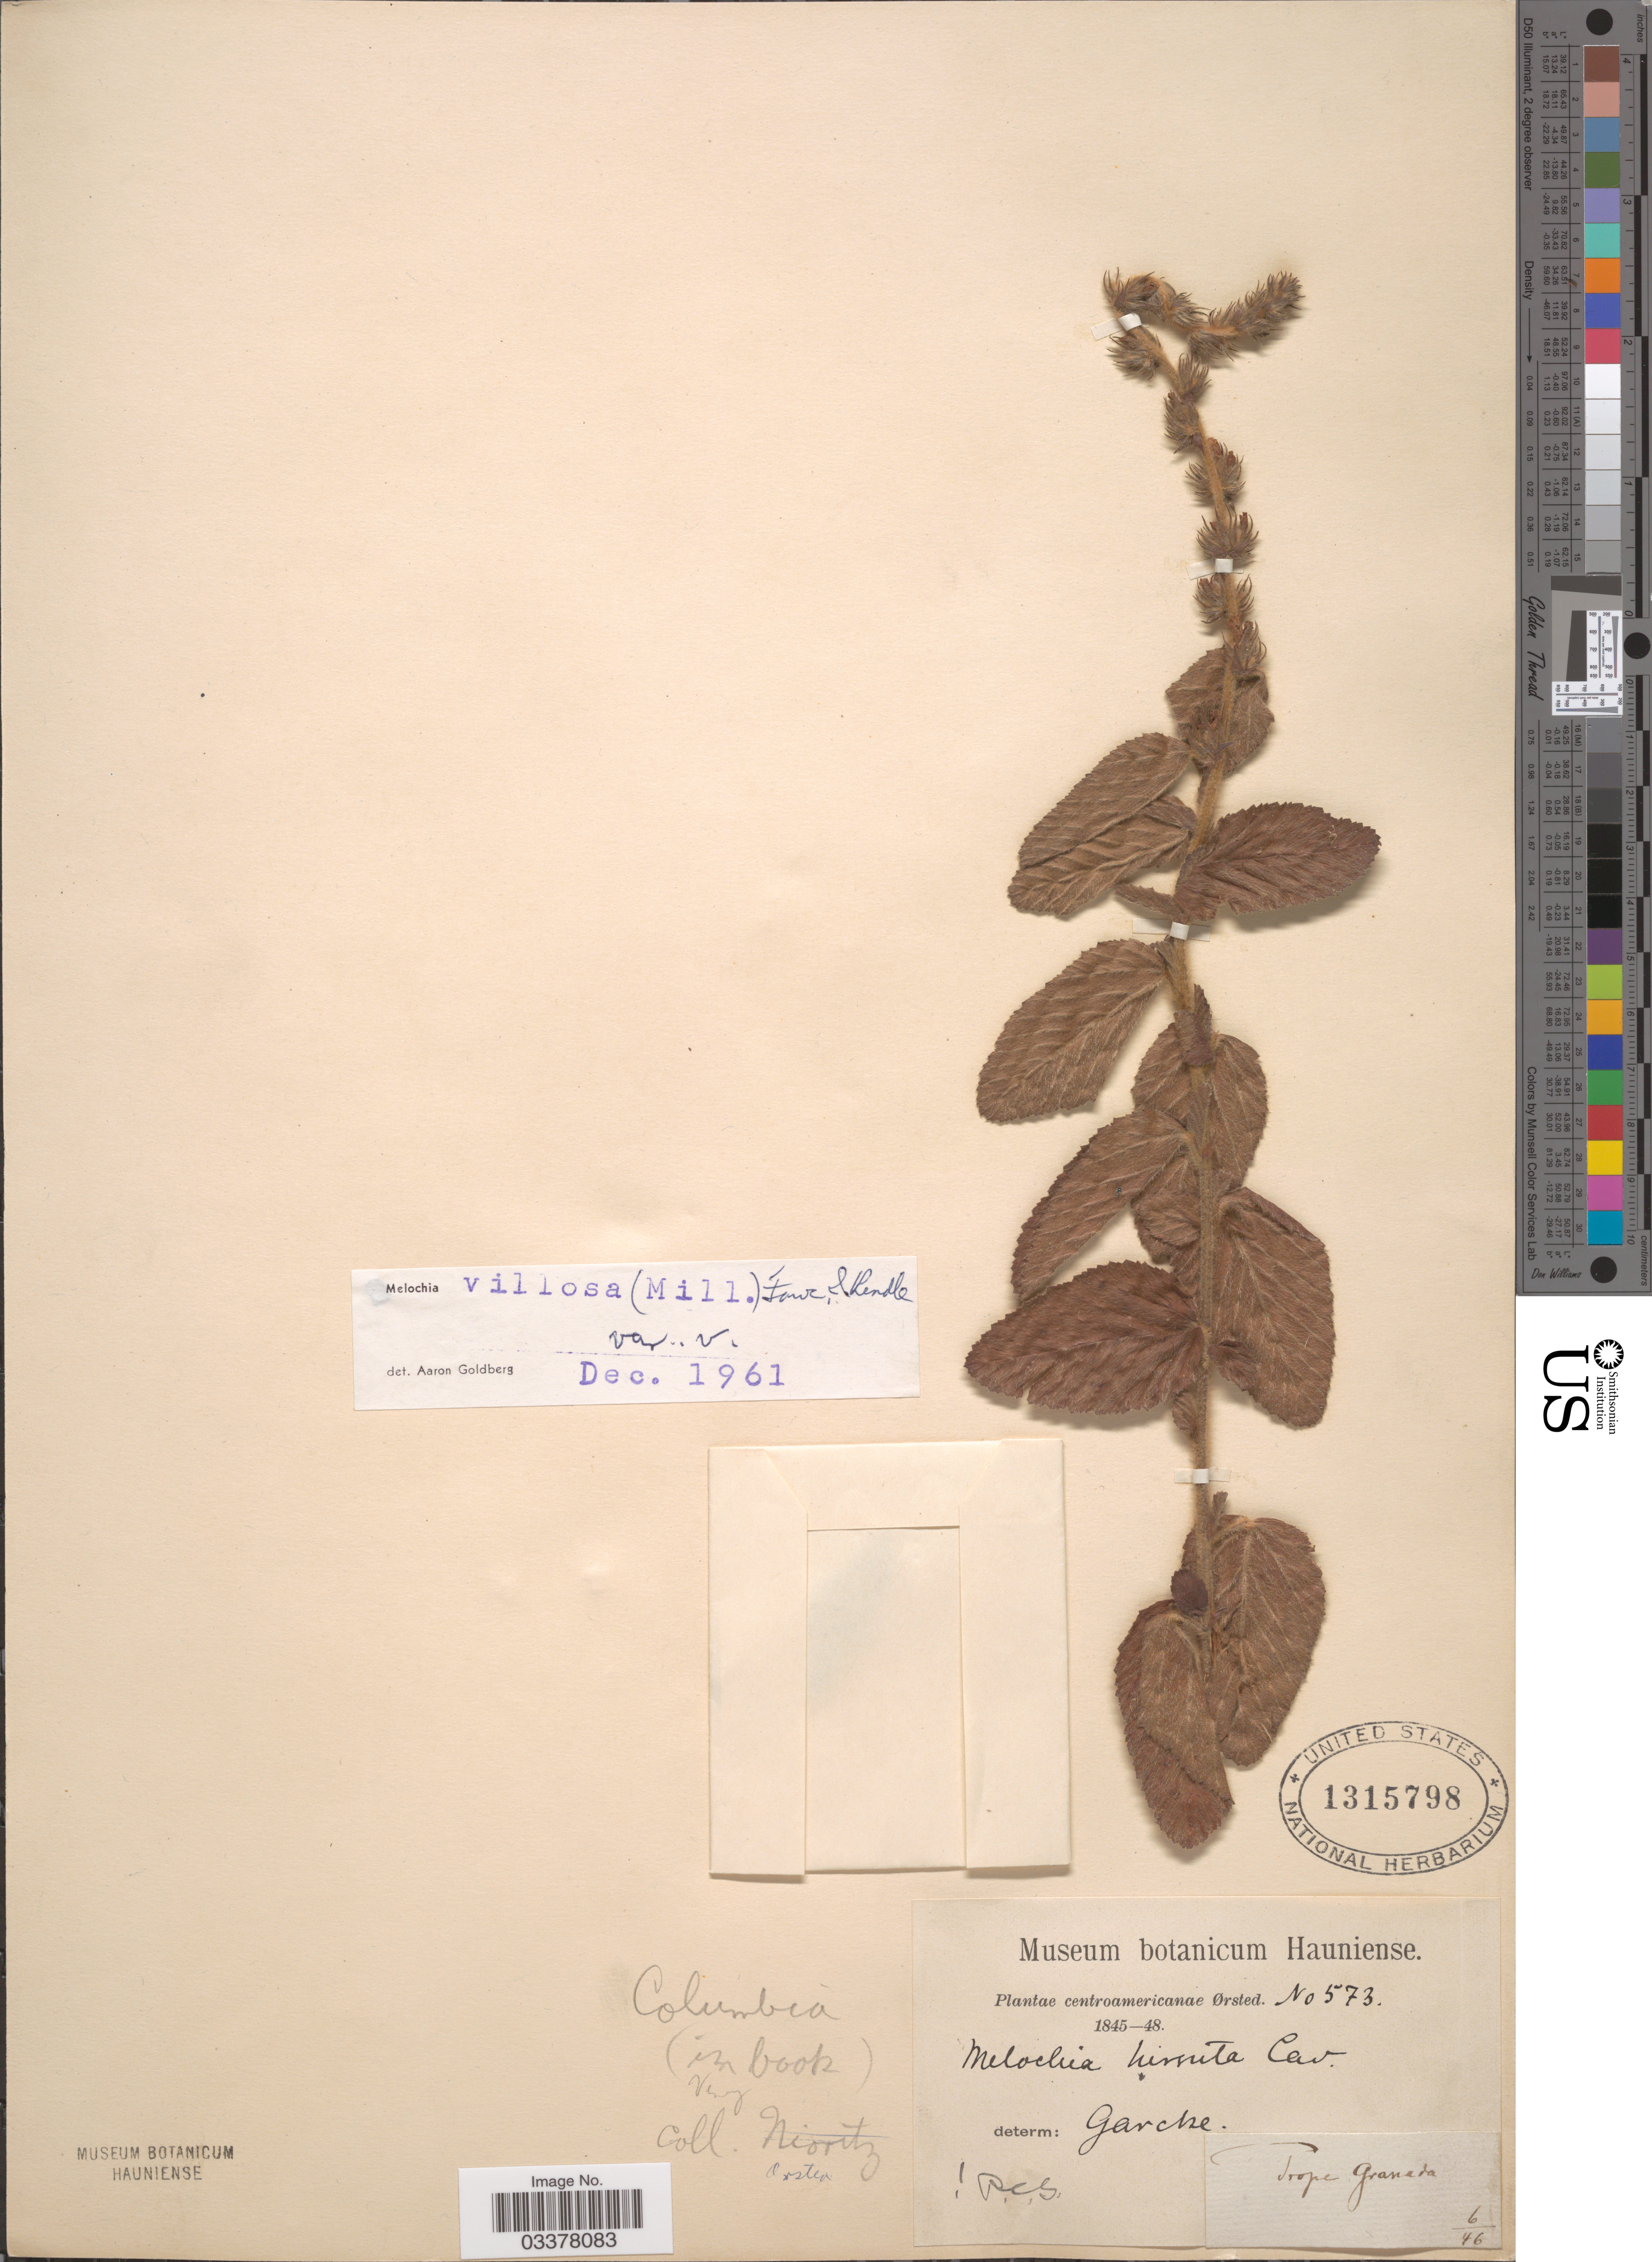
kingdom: Plantae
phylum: Tracheophyta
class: Magnoliopsida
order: Malvales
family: Malvaceae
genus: Melochia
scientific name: Melochia spicata var. spicata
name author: (L.) Fryxell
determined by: Dorr, L. J., (BOT), Smithsonian Institution - National Museum of Natural History (UNITED STATES)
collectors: Ørsted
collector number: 573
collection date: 1846-06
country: Colombia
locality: Centroamericanae. Prope Granada.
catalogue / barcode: US 1315798